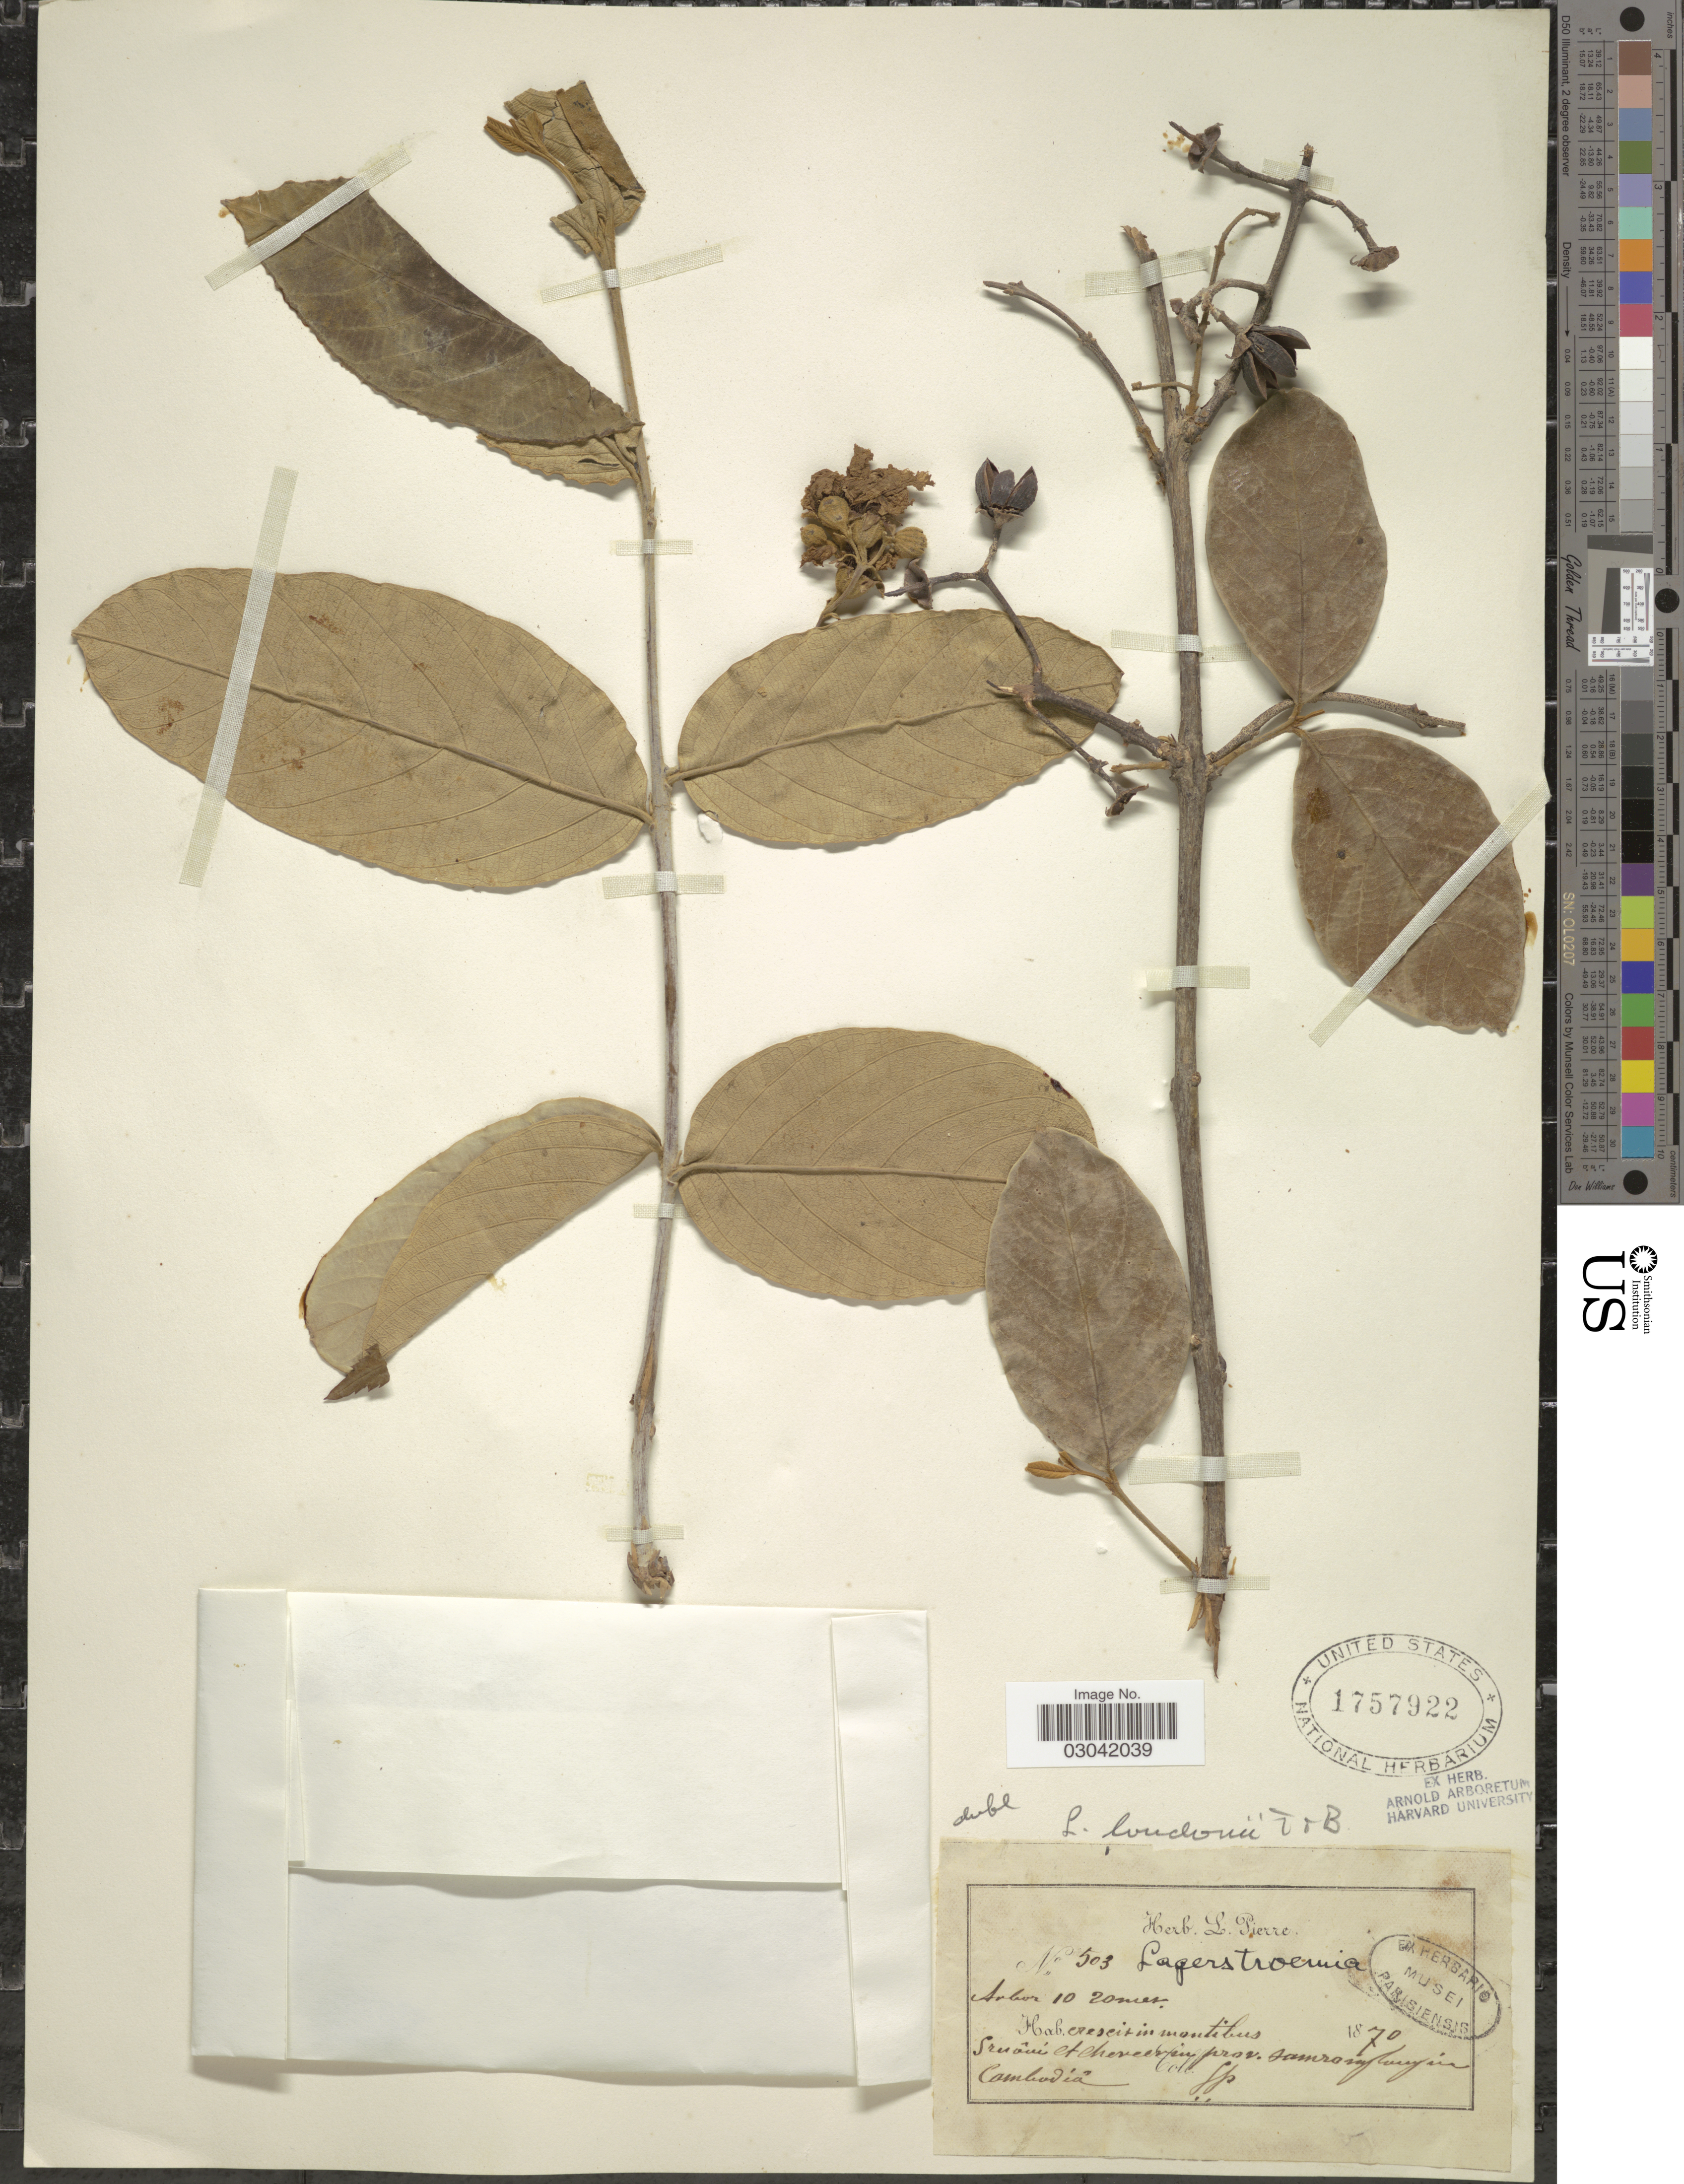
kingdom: Plantae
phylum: Tracheophyta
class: Magnoliopsida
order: Myrtales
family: Lythraceae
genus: Lagerstroemia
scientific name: Lagerstroemia loudonii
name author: Teisjm. & Binn.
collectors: L. Pierre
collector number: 503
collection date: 1870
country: Cambodia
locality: Crescit in montibus Sruôni et Cheveen in prov. Samrongtong. [interpreted]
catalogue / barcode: US 1757922